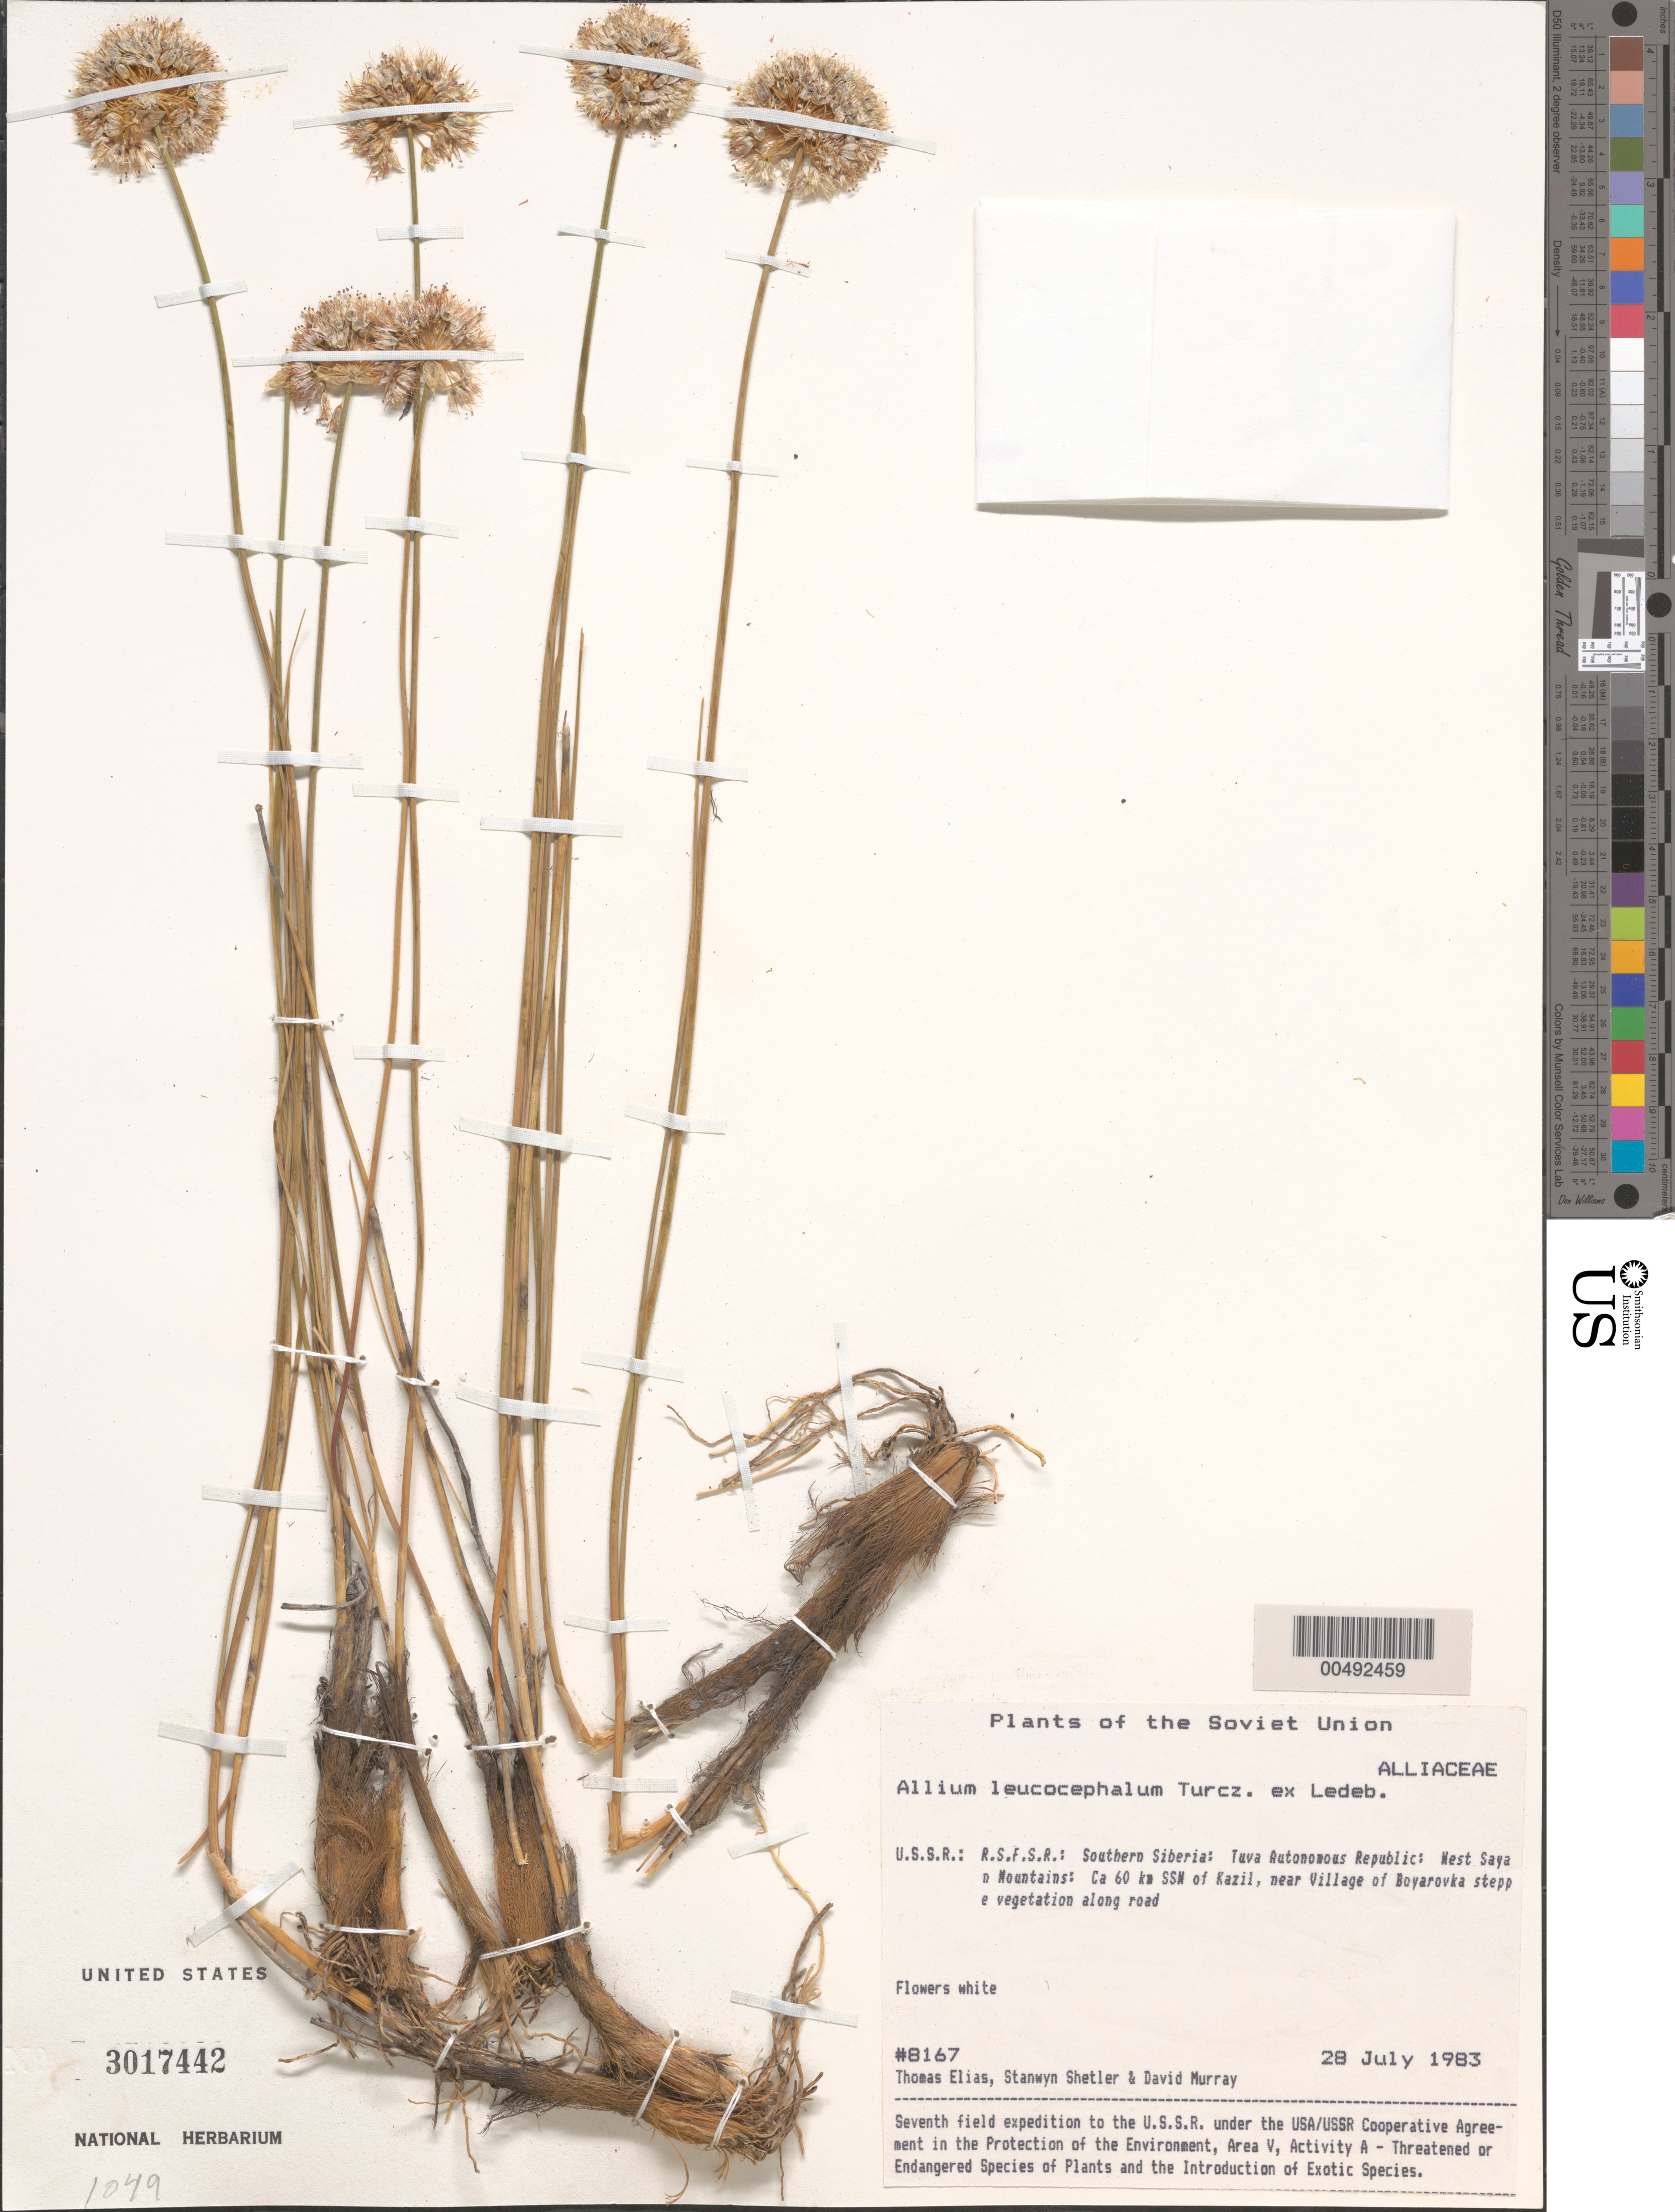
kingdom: Plantae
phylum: Tracheophyta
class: Liliopsida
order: Asparagales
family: Amaryllidaceae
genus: Allium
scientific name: Allium leucocephalum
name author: Turcz. ex Ledeb.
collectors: T. Elias, S. Shetler & D. F. Murray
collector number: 8167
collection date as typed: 28 Jul 1983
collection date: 1983-07-28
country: Russian Federation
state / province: Tuva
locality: West Sayan Mountains, ca. 60 km SSW of Kazil [Kyzyl], near village of Boyarovka.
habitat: steppe vegetation along road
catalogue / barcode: US 3017442